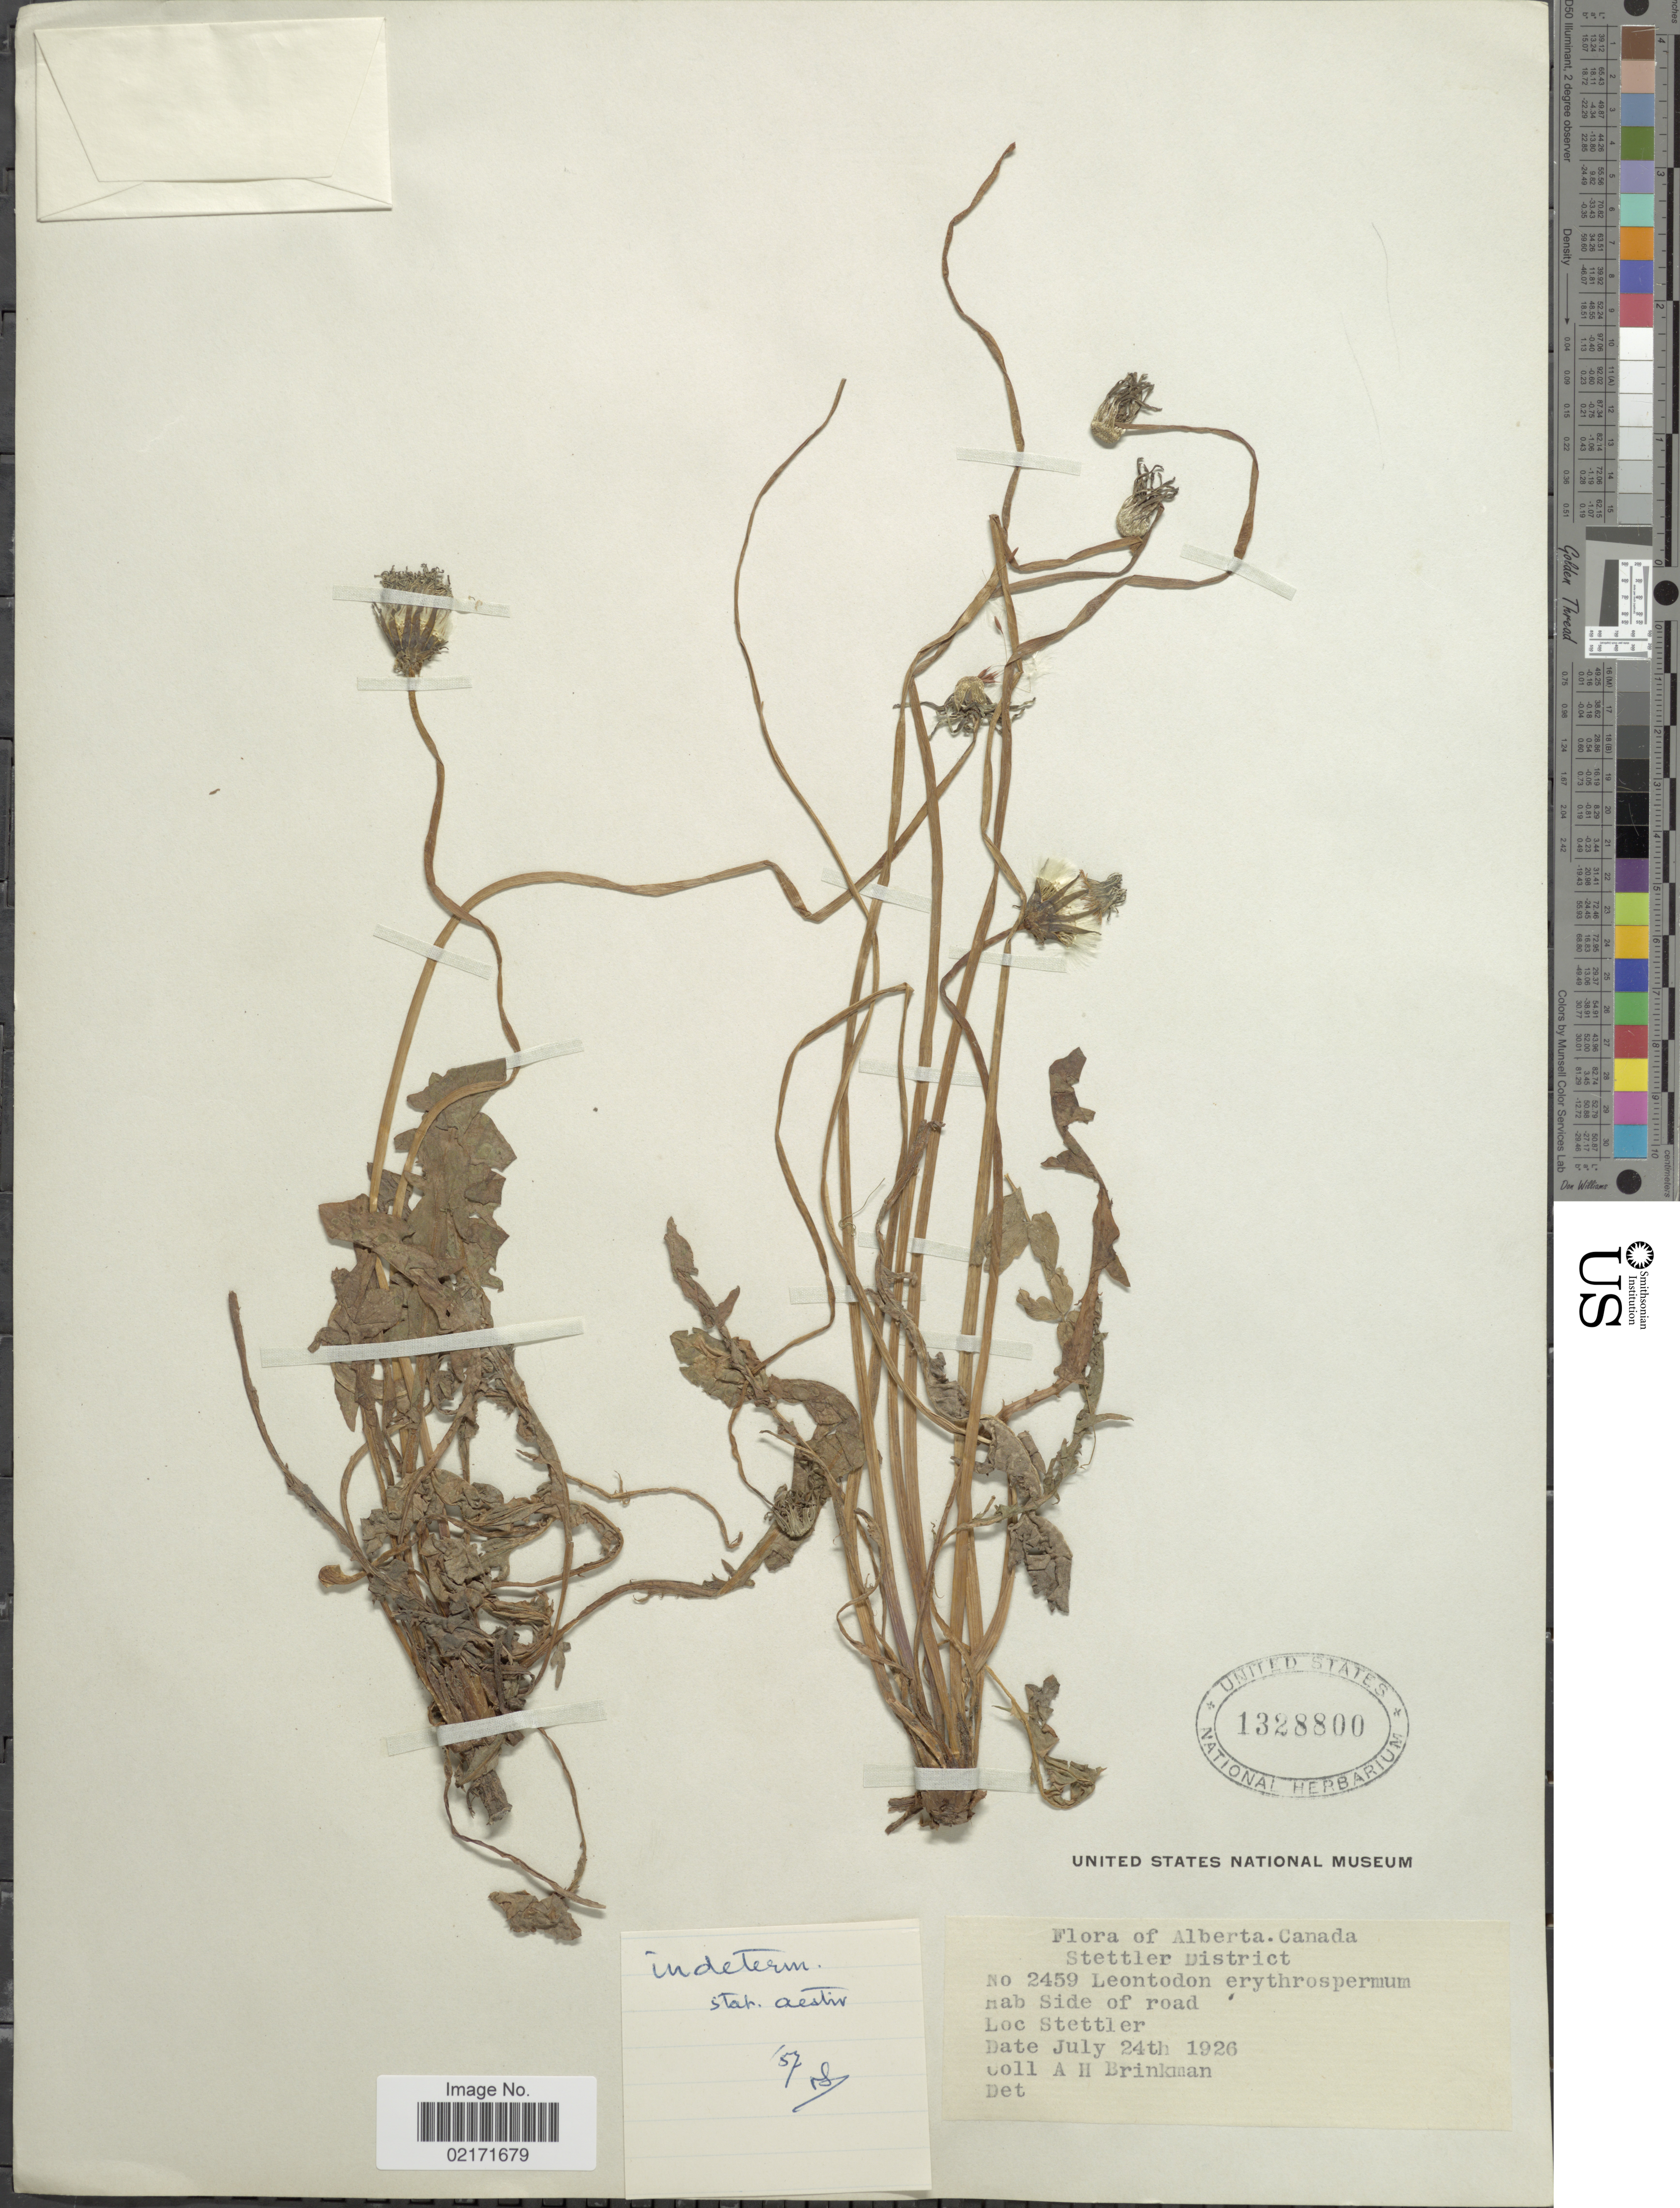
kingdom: Plantae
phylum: Tracheophyta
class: Magnoliopsida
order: Asterales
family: Asteraceae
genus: Taraxacum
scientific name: Taraxacum erythrospermum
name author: Andrz. ex Besser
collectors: A. Brinkman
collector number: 2459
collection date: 1926-07-24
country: Canada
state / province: Alberta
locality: Alberta. Canada. Stettler District. Side of road. Stettler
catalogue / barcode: US 1328800